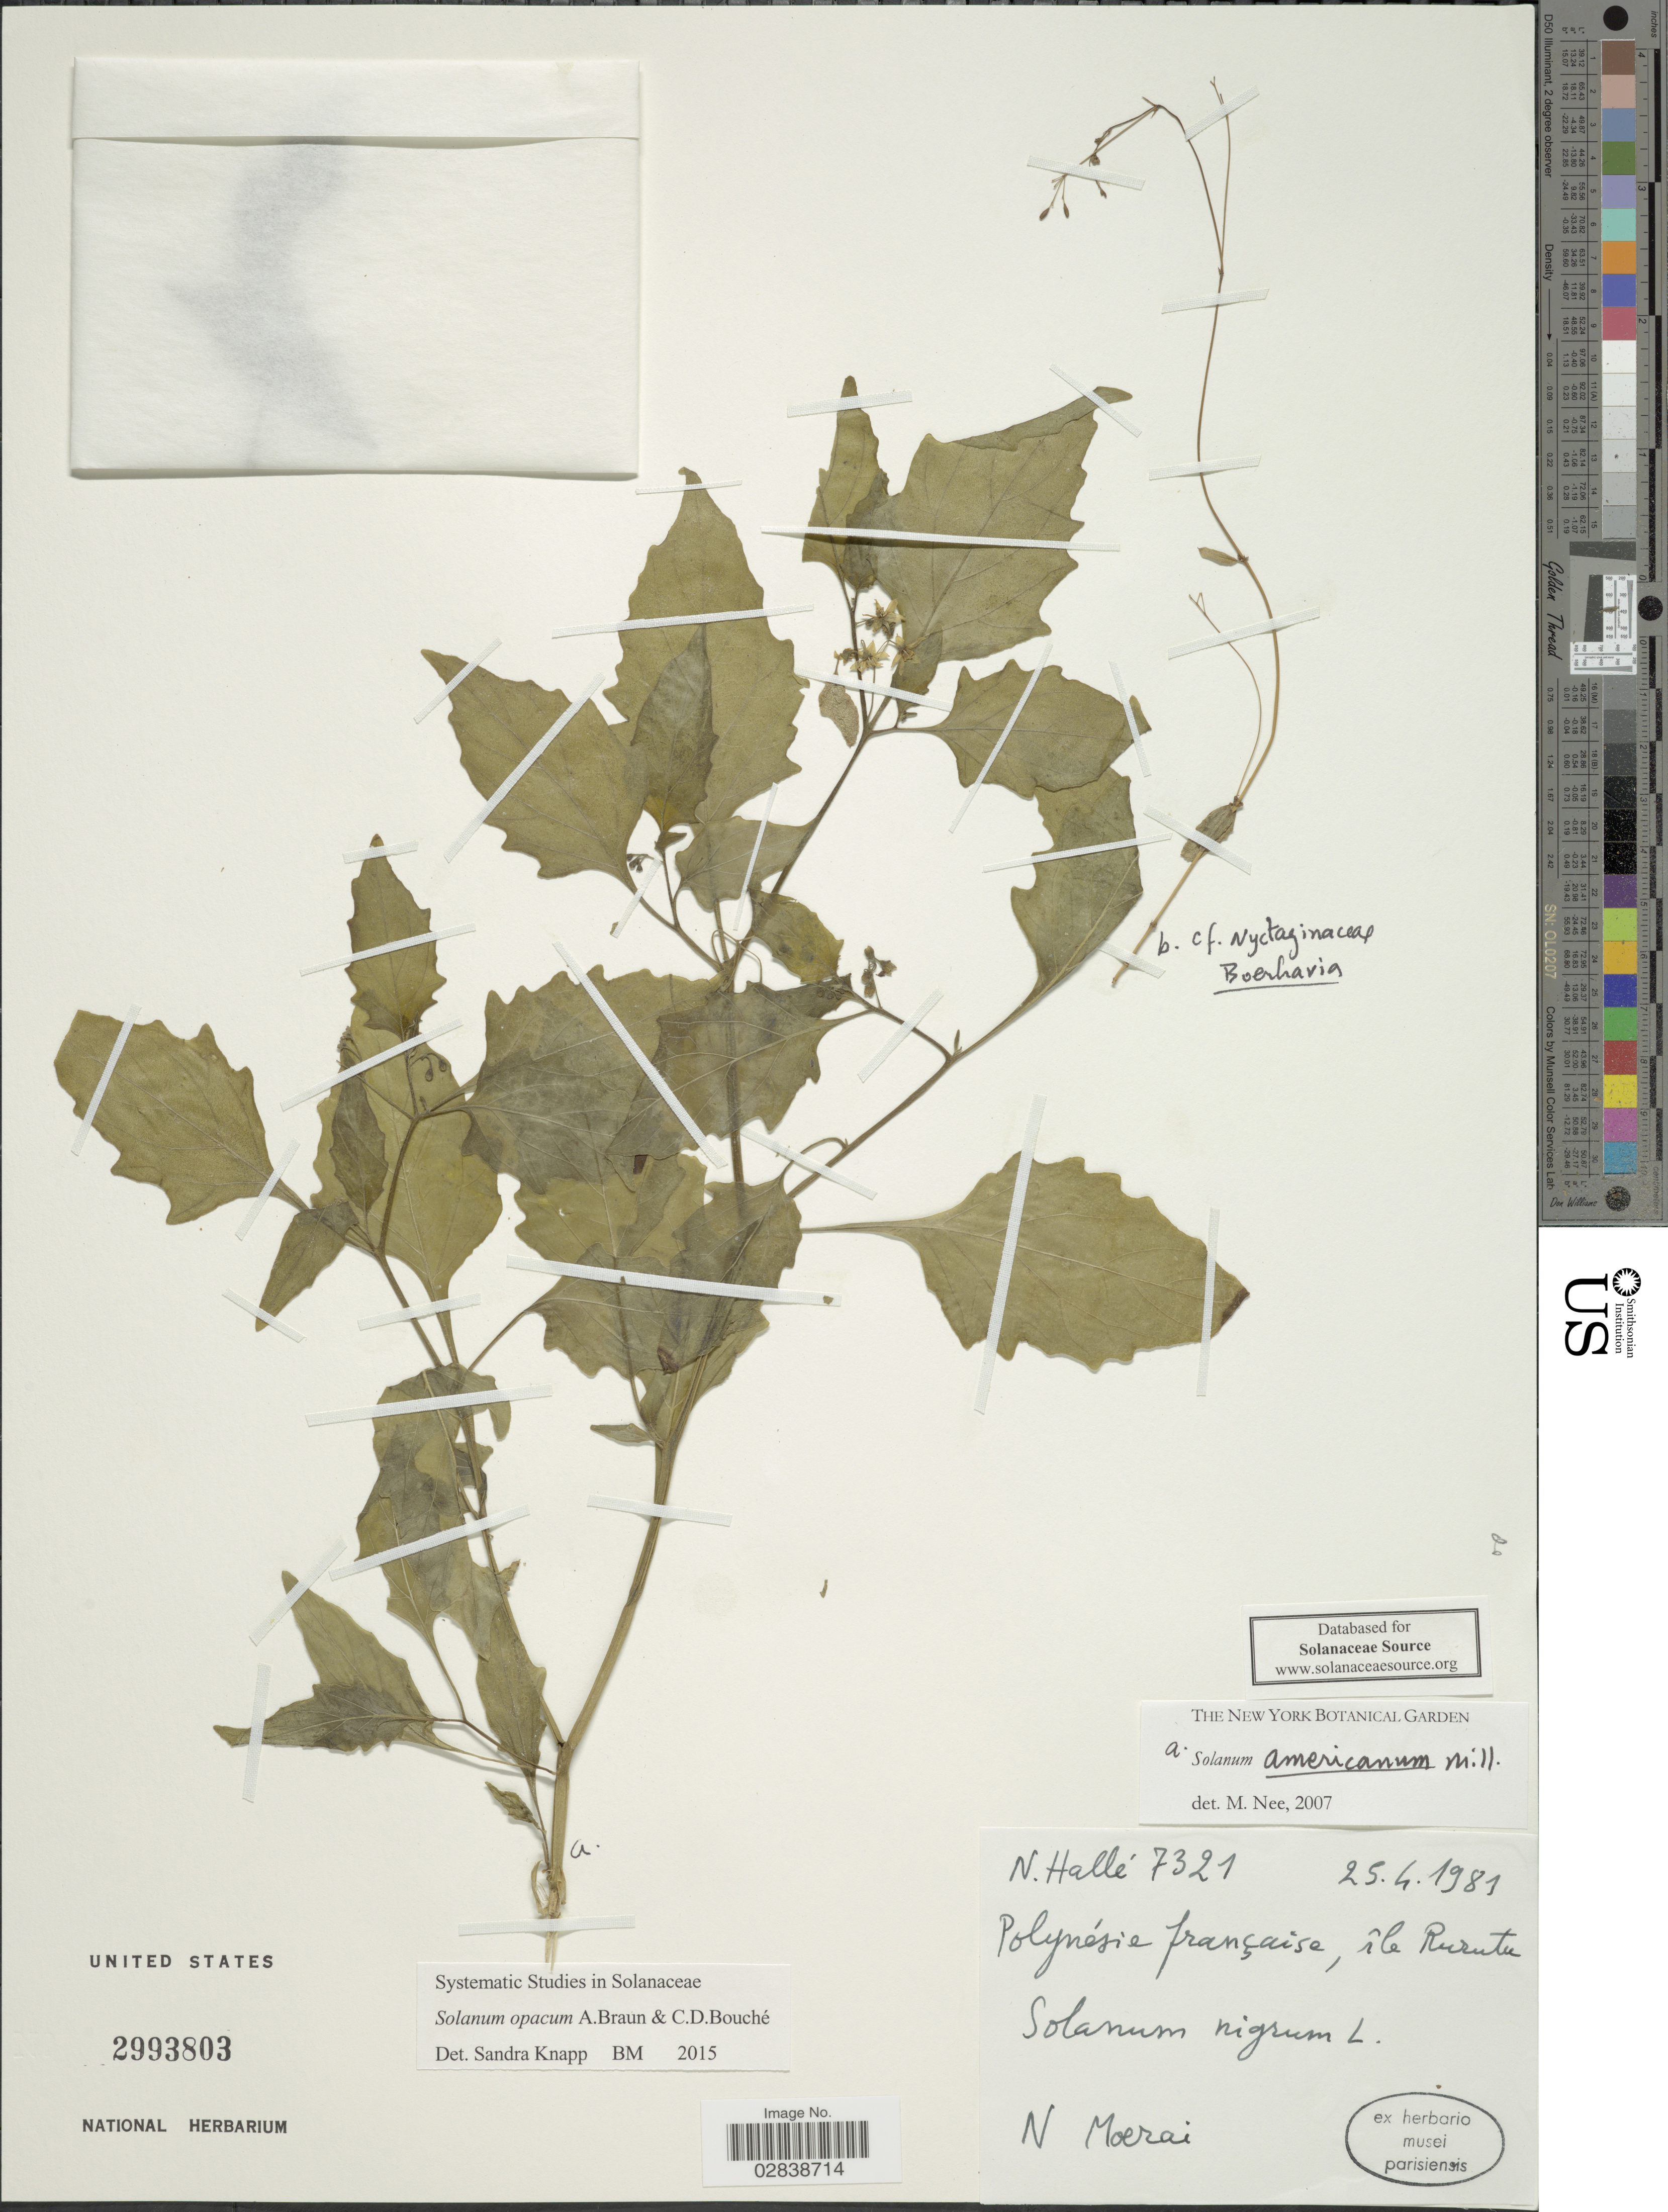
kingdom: Plantae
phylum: Tracheophyta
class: Magnoliopsida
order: Solanales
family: Solanaceae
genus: Solanum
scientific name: Solanum opacum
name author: A. Braun & C.D. Bouché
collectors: N. Hallé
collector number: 7321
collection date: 1981-04-25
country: French Polynesia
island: Rurutu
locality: Polynésie française, île Rurutu., N. Moerai.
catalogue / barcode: US 2993803